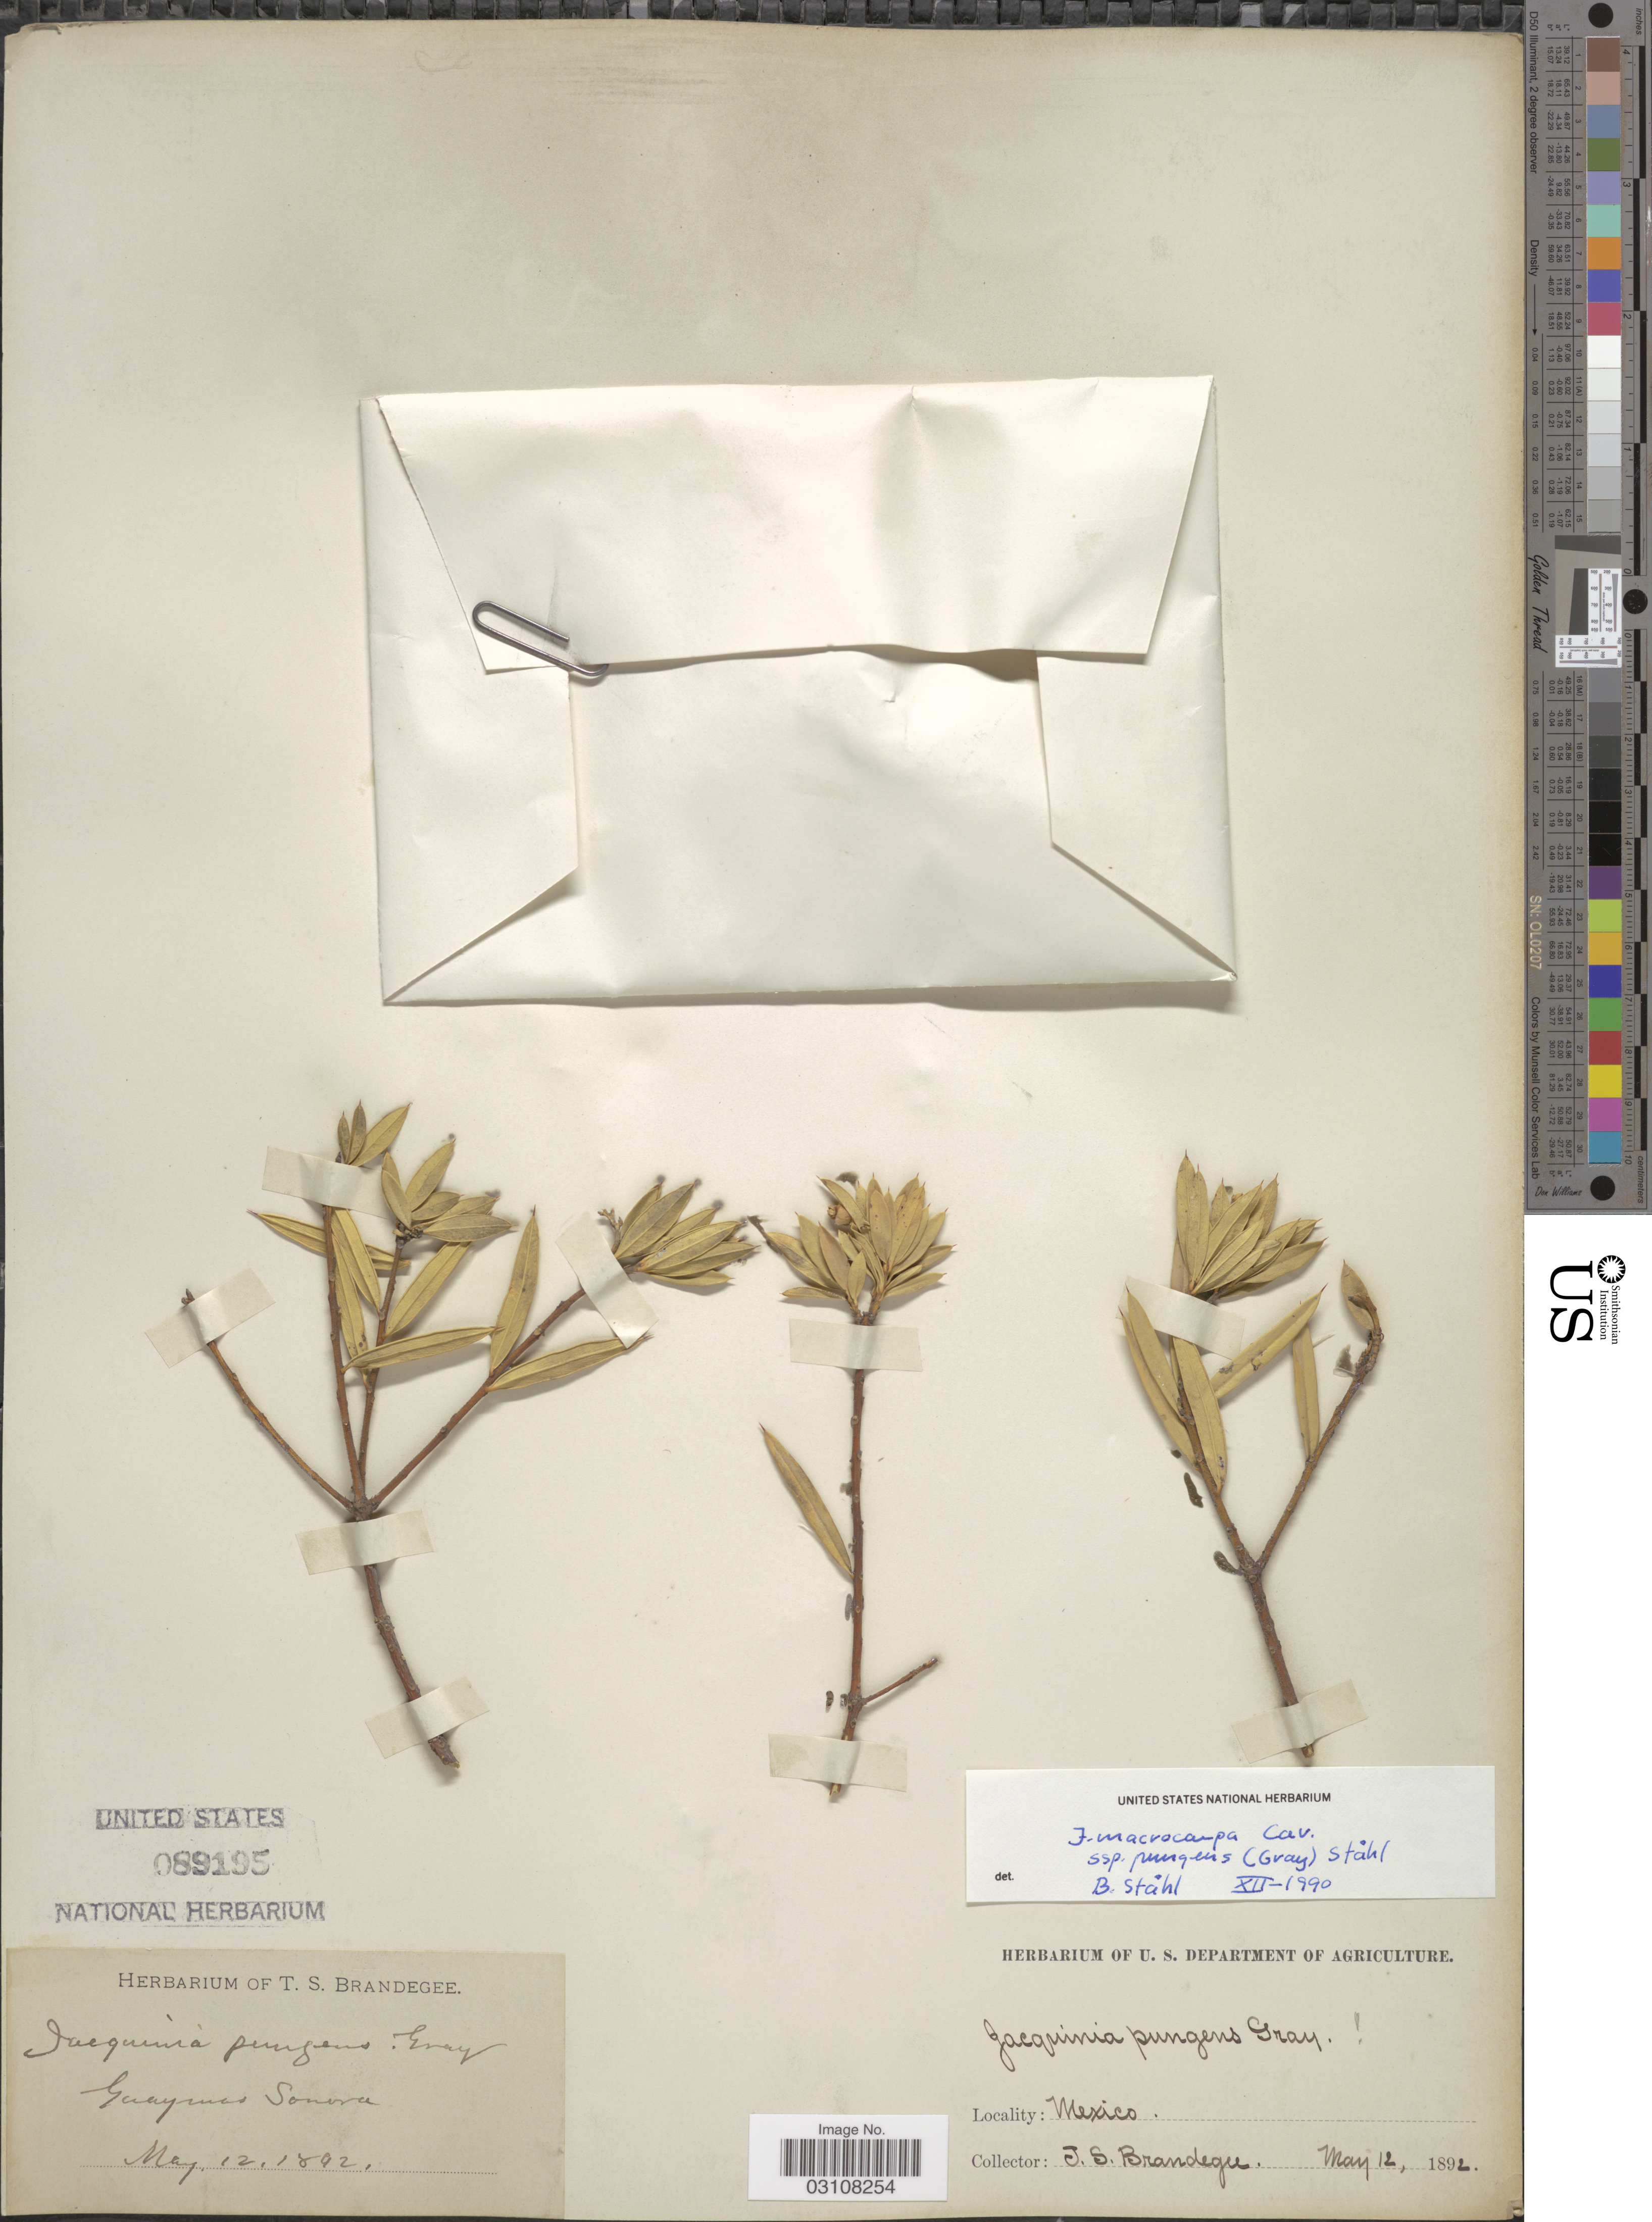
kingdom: Plantae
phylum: Tracheophyta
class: Magnoliopsida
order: Ericales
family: Primulaceae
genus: Jacquinia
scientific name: Jacquinia macrocarpa subsp. pungens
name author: Cav.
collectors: T. S. Brandegee (herbarium)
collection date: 1892-05-12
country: Mexico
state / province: Sonora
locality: Guaymas.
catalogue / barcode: US 89195